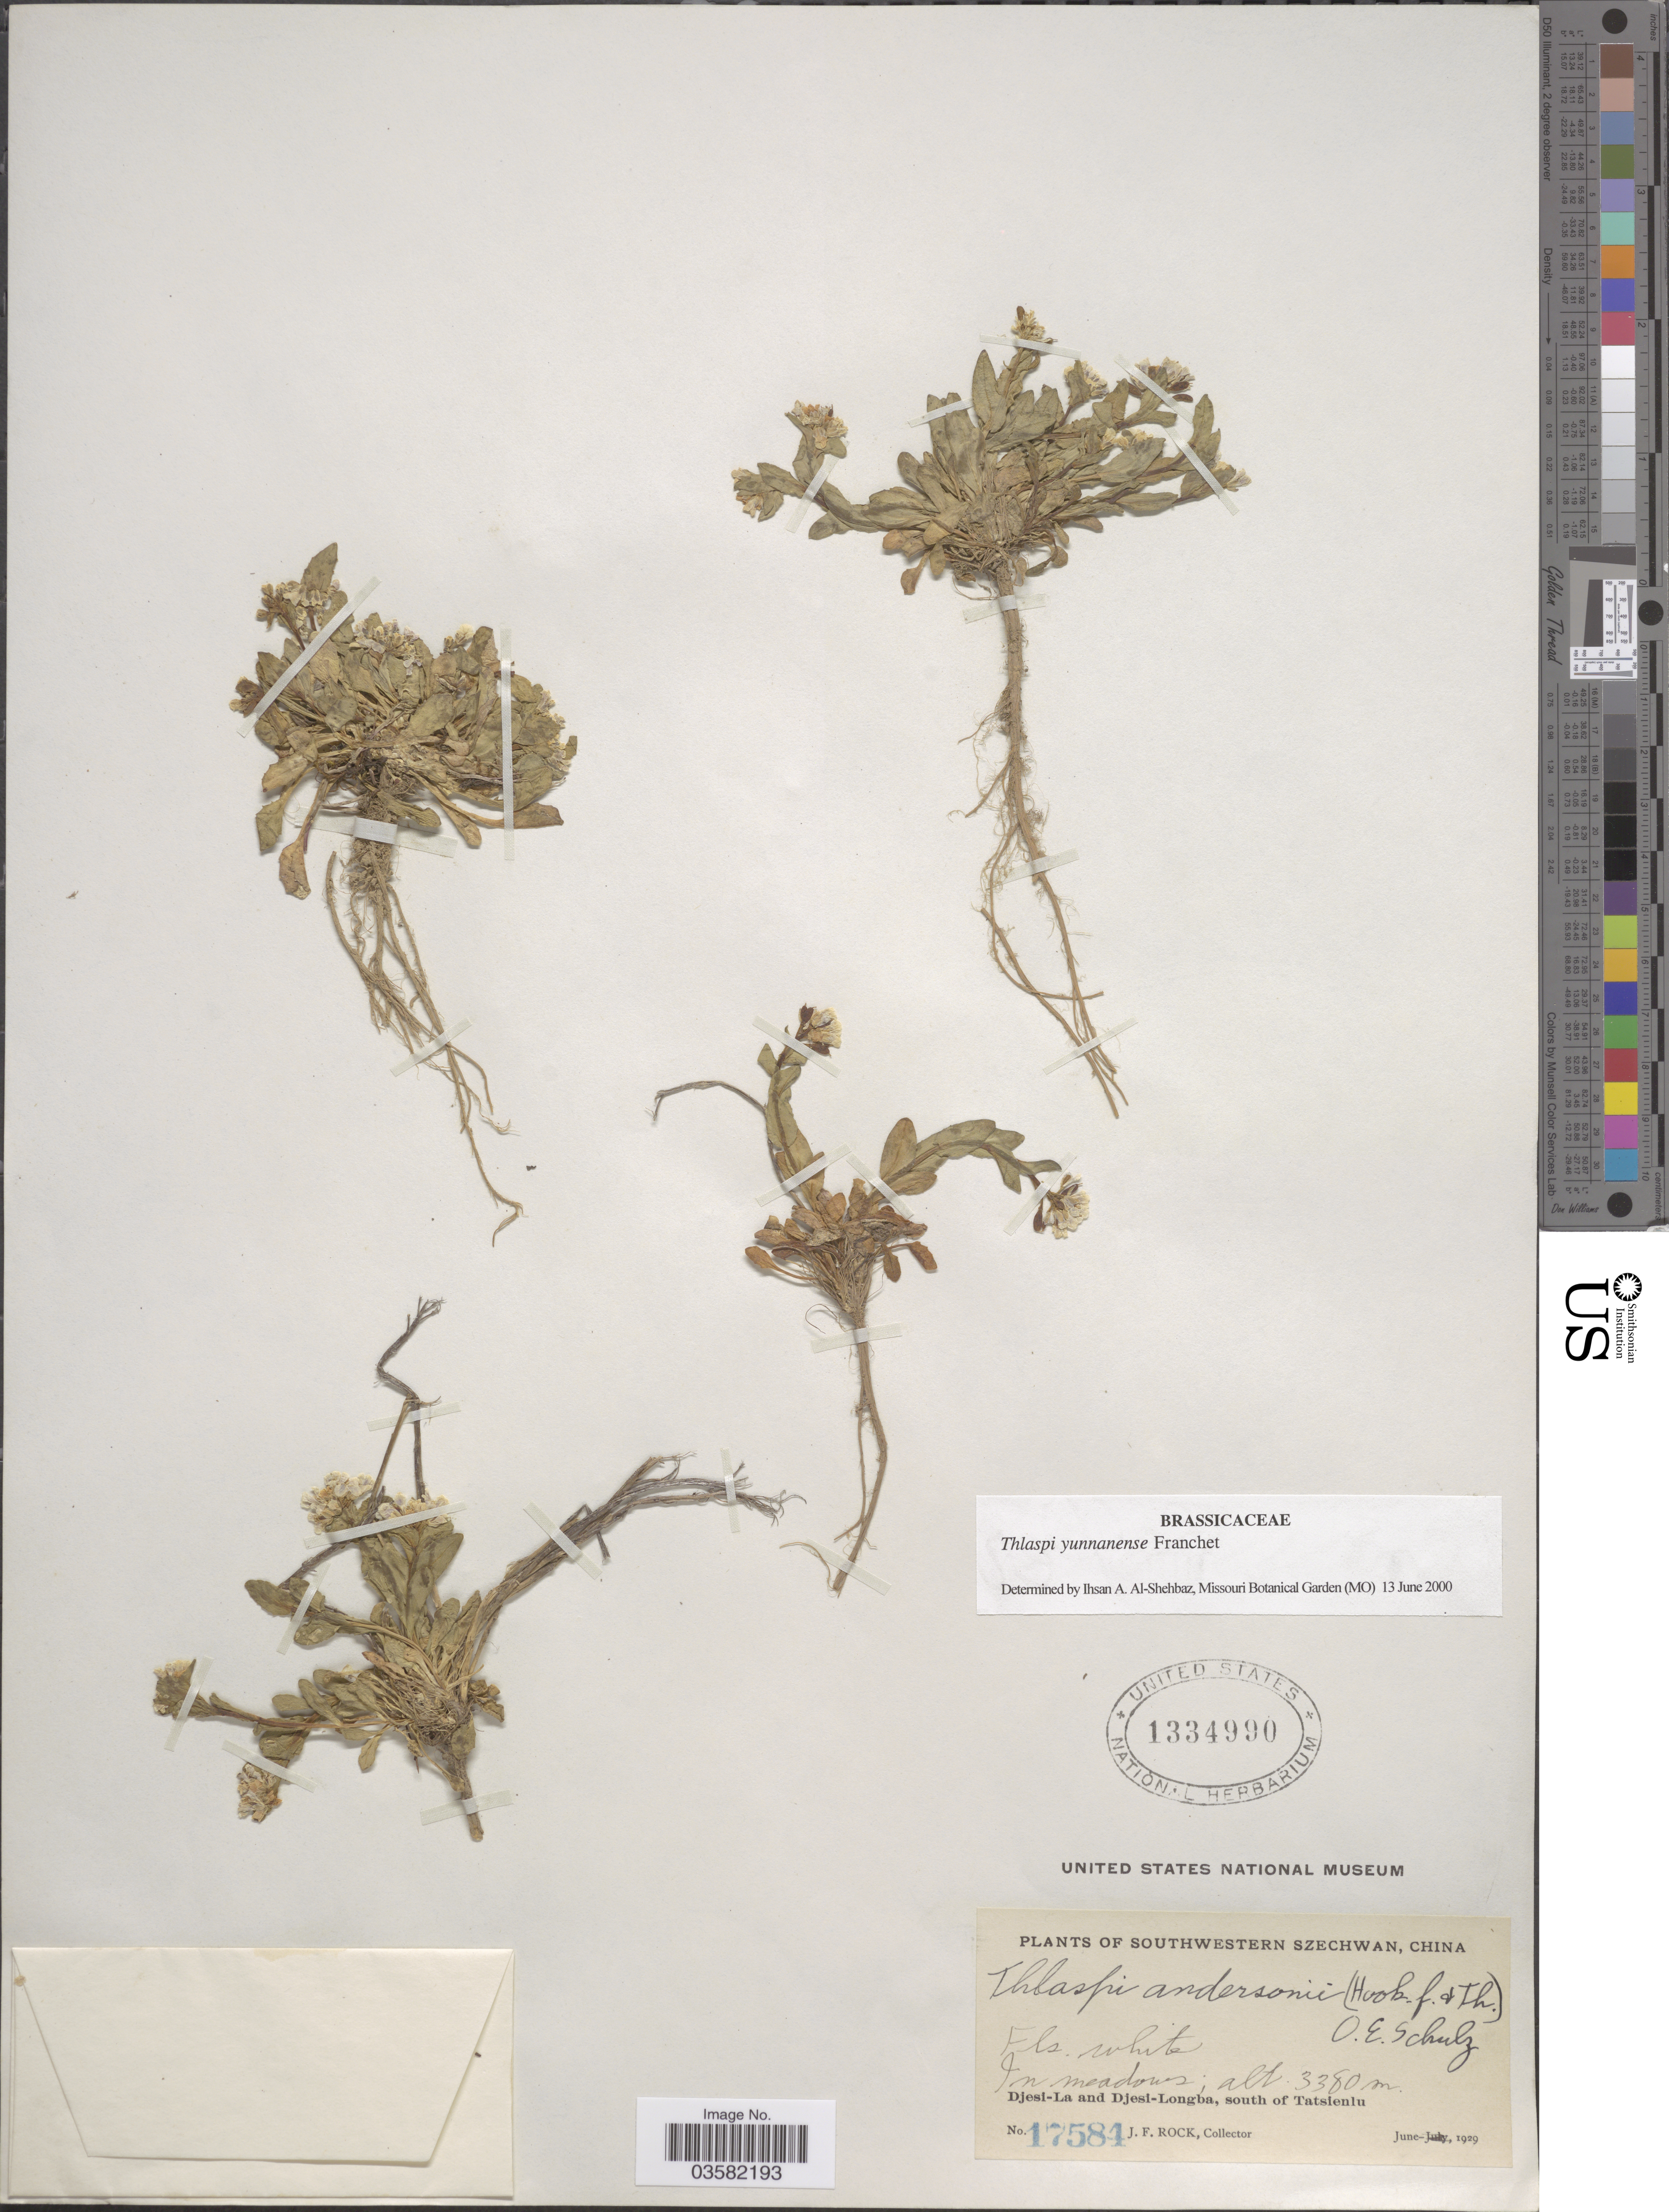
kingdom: Plantae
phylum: Tracheophyta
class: Magnoliopsida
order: Brassicales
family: Brassicaceae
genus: Thlaspi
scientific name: Thlaspi yunnanense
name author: Franch.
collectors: J. Rock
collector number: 17584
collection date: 1929-06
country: China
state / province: Sichuan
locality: Southwestern Szechwan. Djesi-La and Djesi-Longba, south of Tatsienlu.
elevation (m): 3380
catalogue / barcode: US 1334990